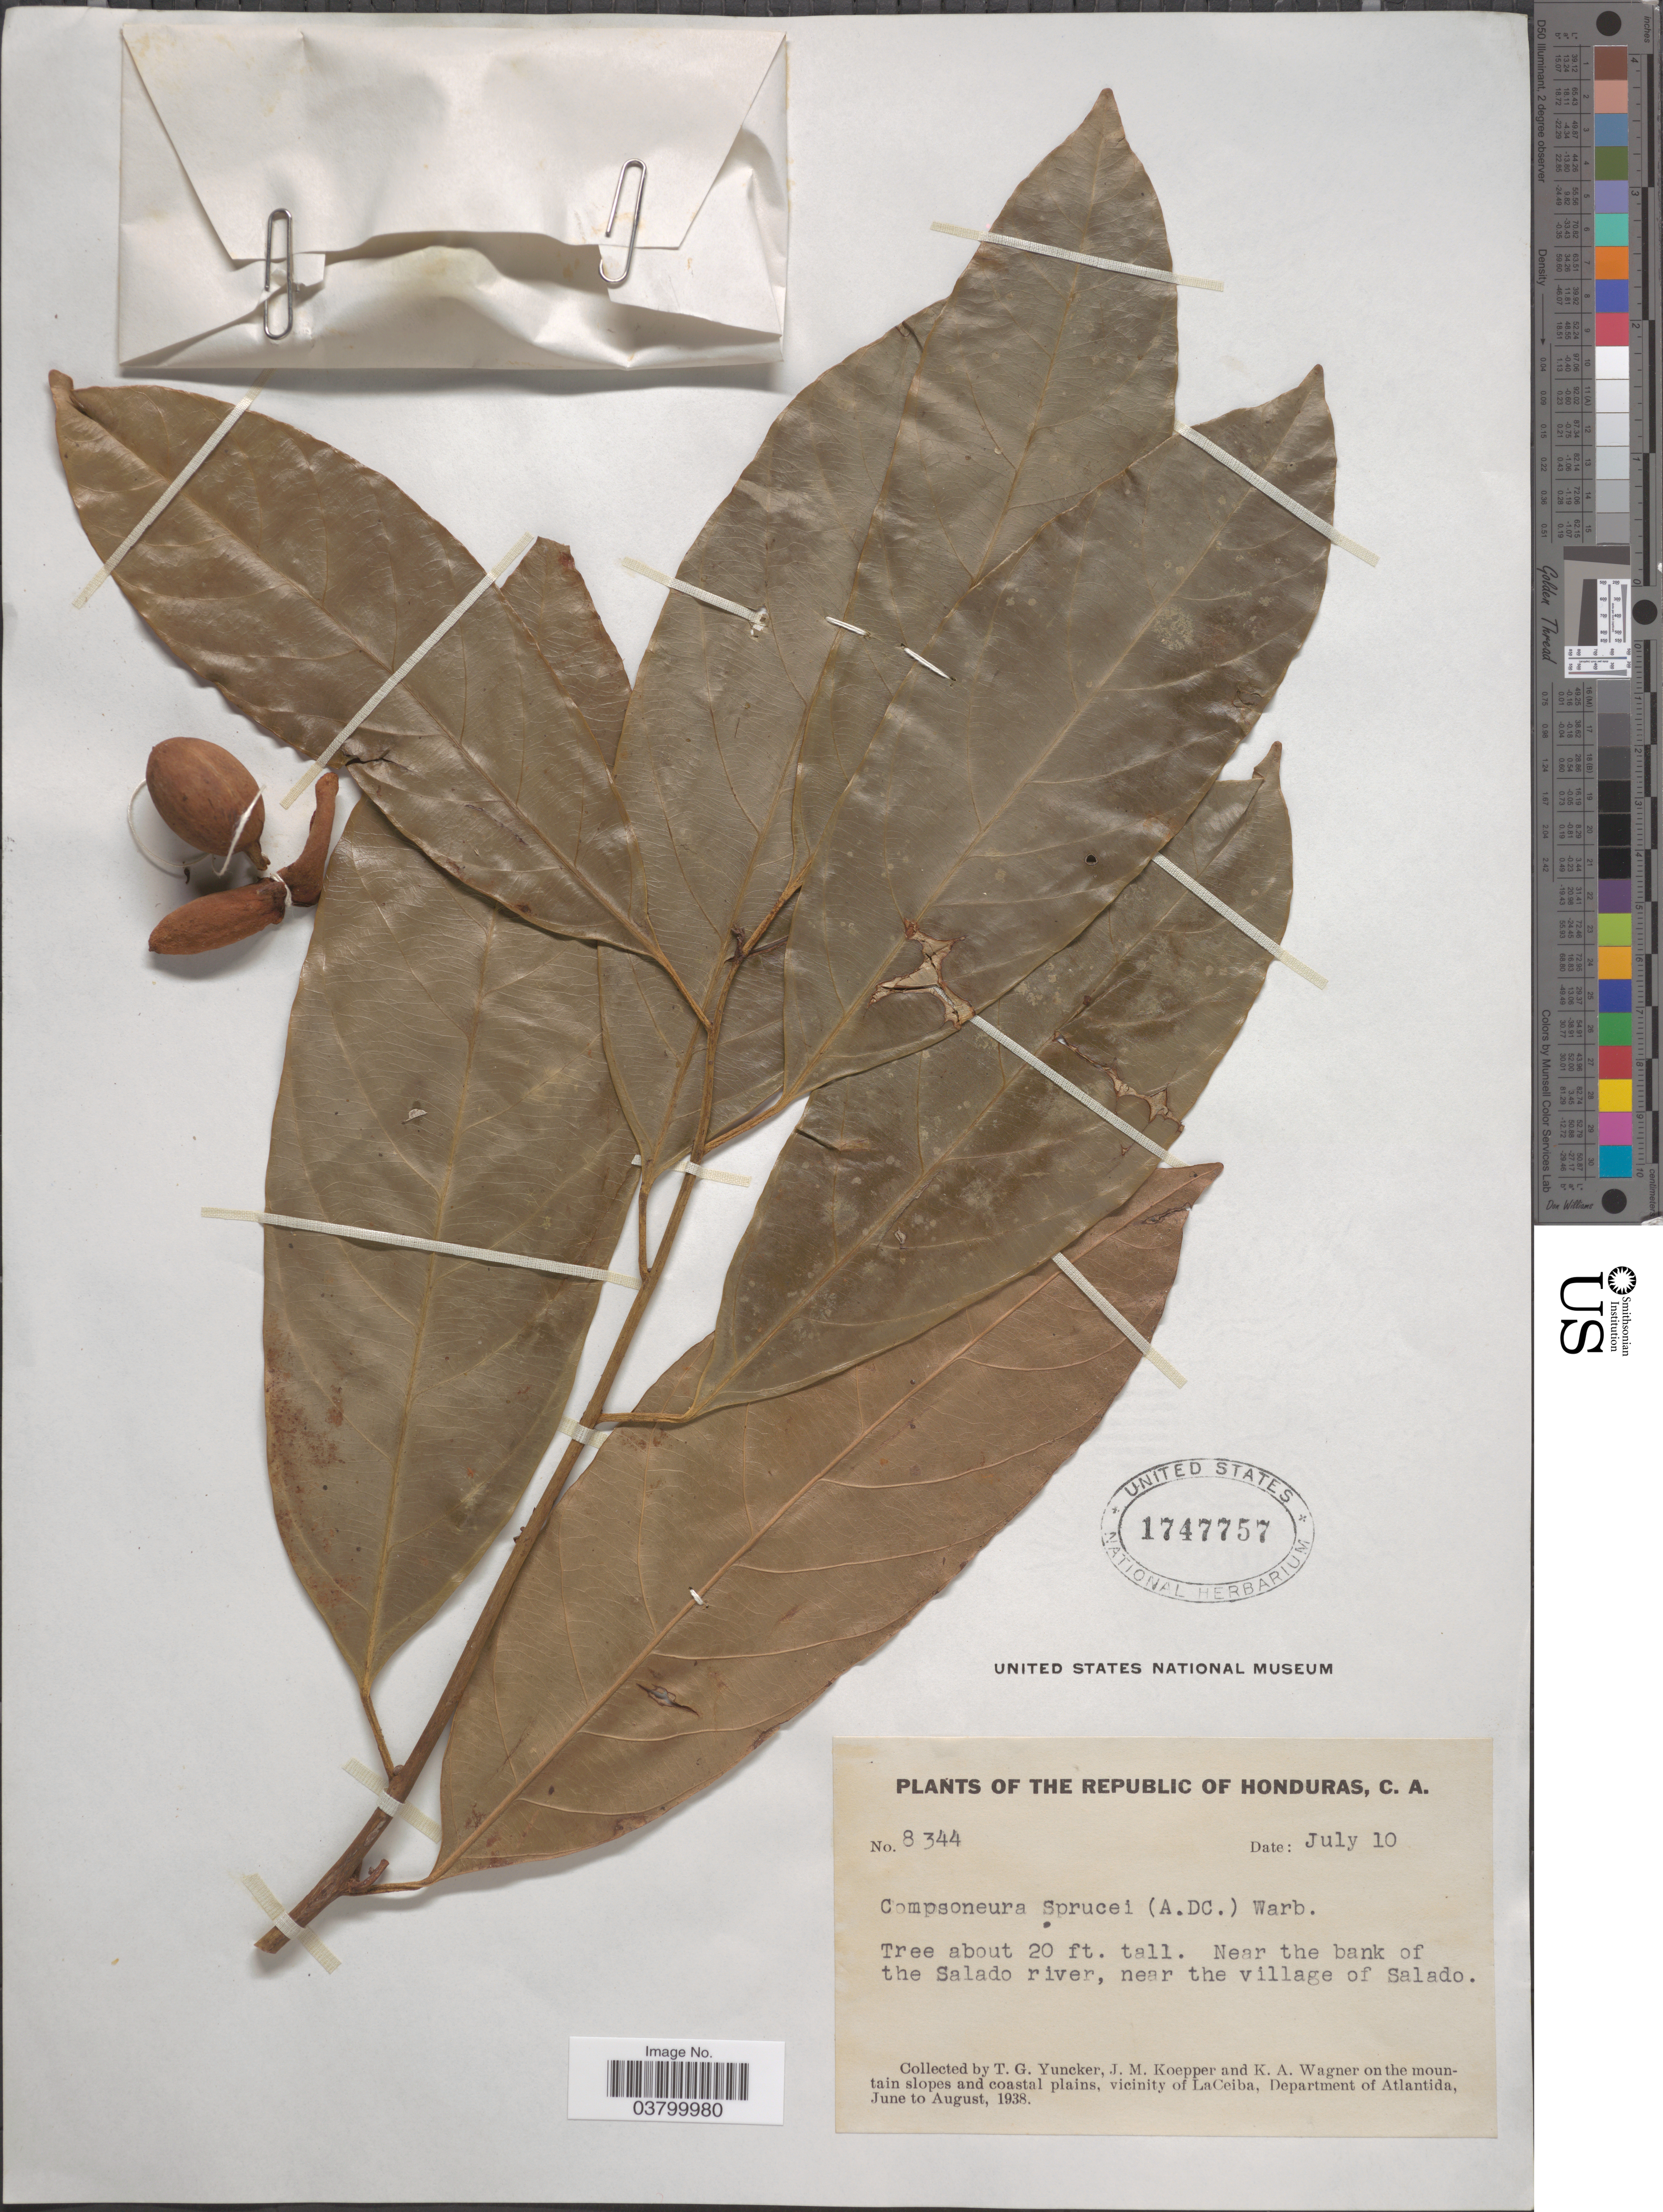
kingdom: Plantae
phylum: Tracheophyta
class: Magnoliopsida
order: Magnoliales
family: Myristicaceae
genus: Compsoneura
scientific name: Compsoneura sprucei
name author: (A. DC.) Warb.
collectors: T. G. Yuncker, J. M. Koepper & K. A. Wagner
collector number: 8344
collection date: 1938-07-10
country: Honduras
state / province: Atlantida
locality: Near the bank of the Salado river, near the village of Salado. On the mountains slopes and coastal plains, vicinity of LaCeiba, Department of Atlantida.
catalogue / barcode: US 1747757